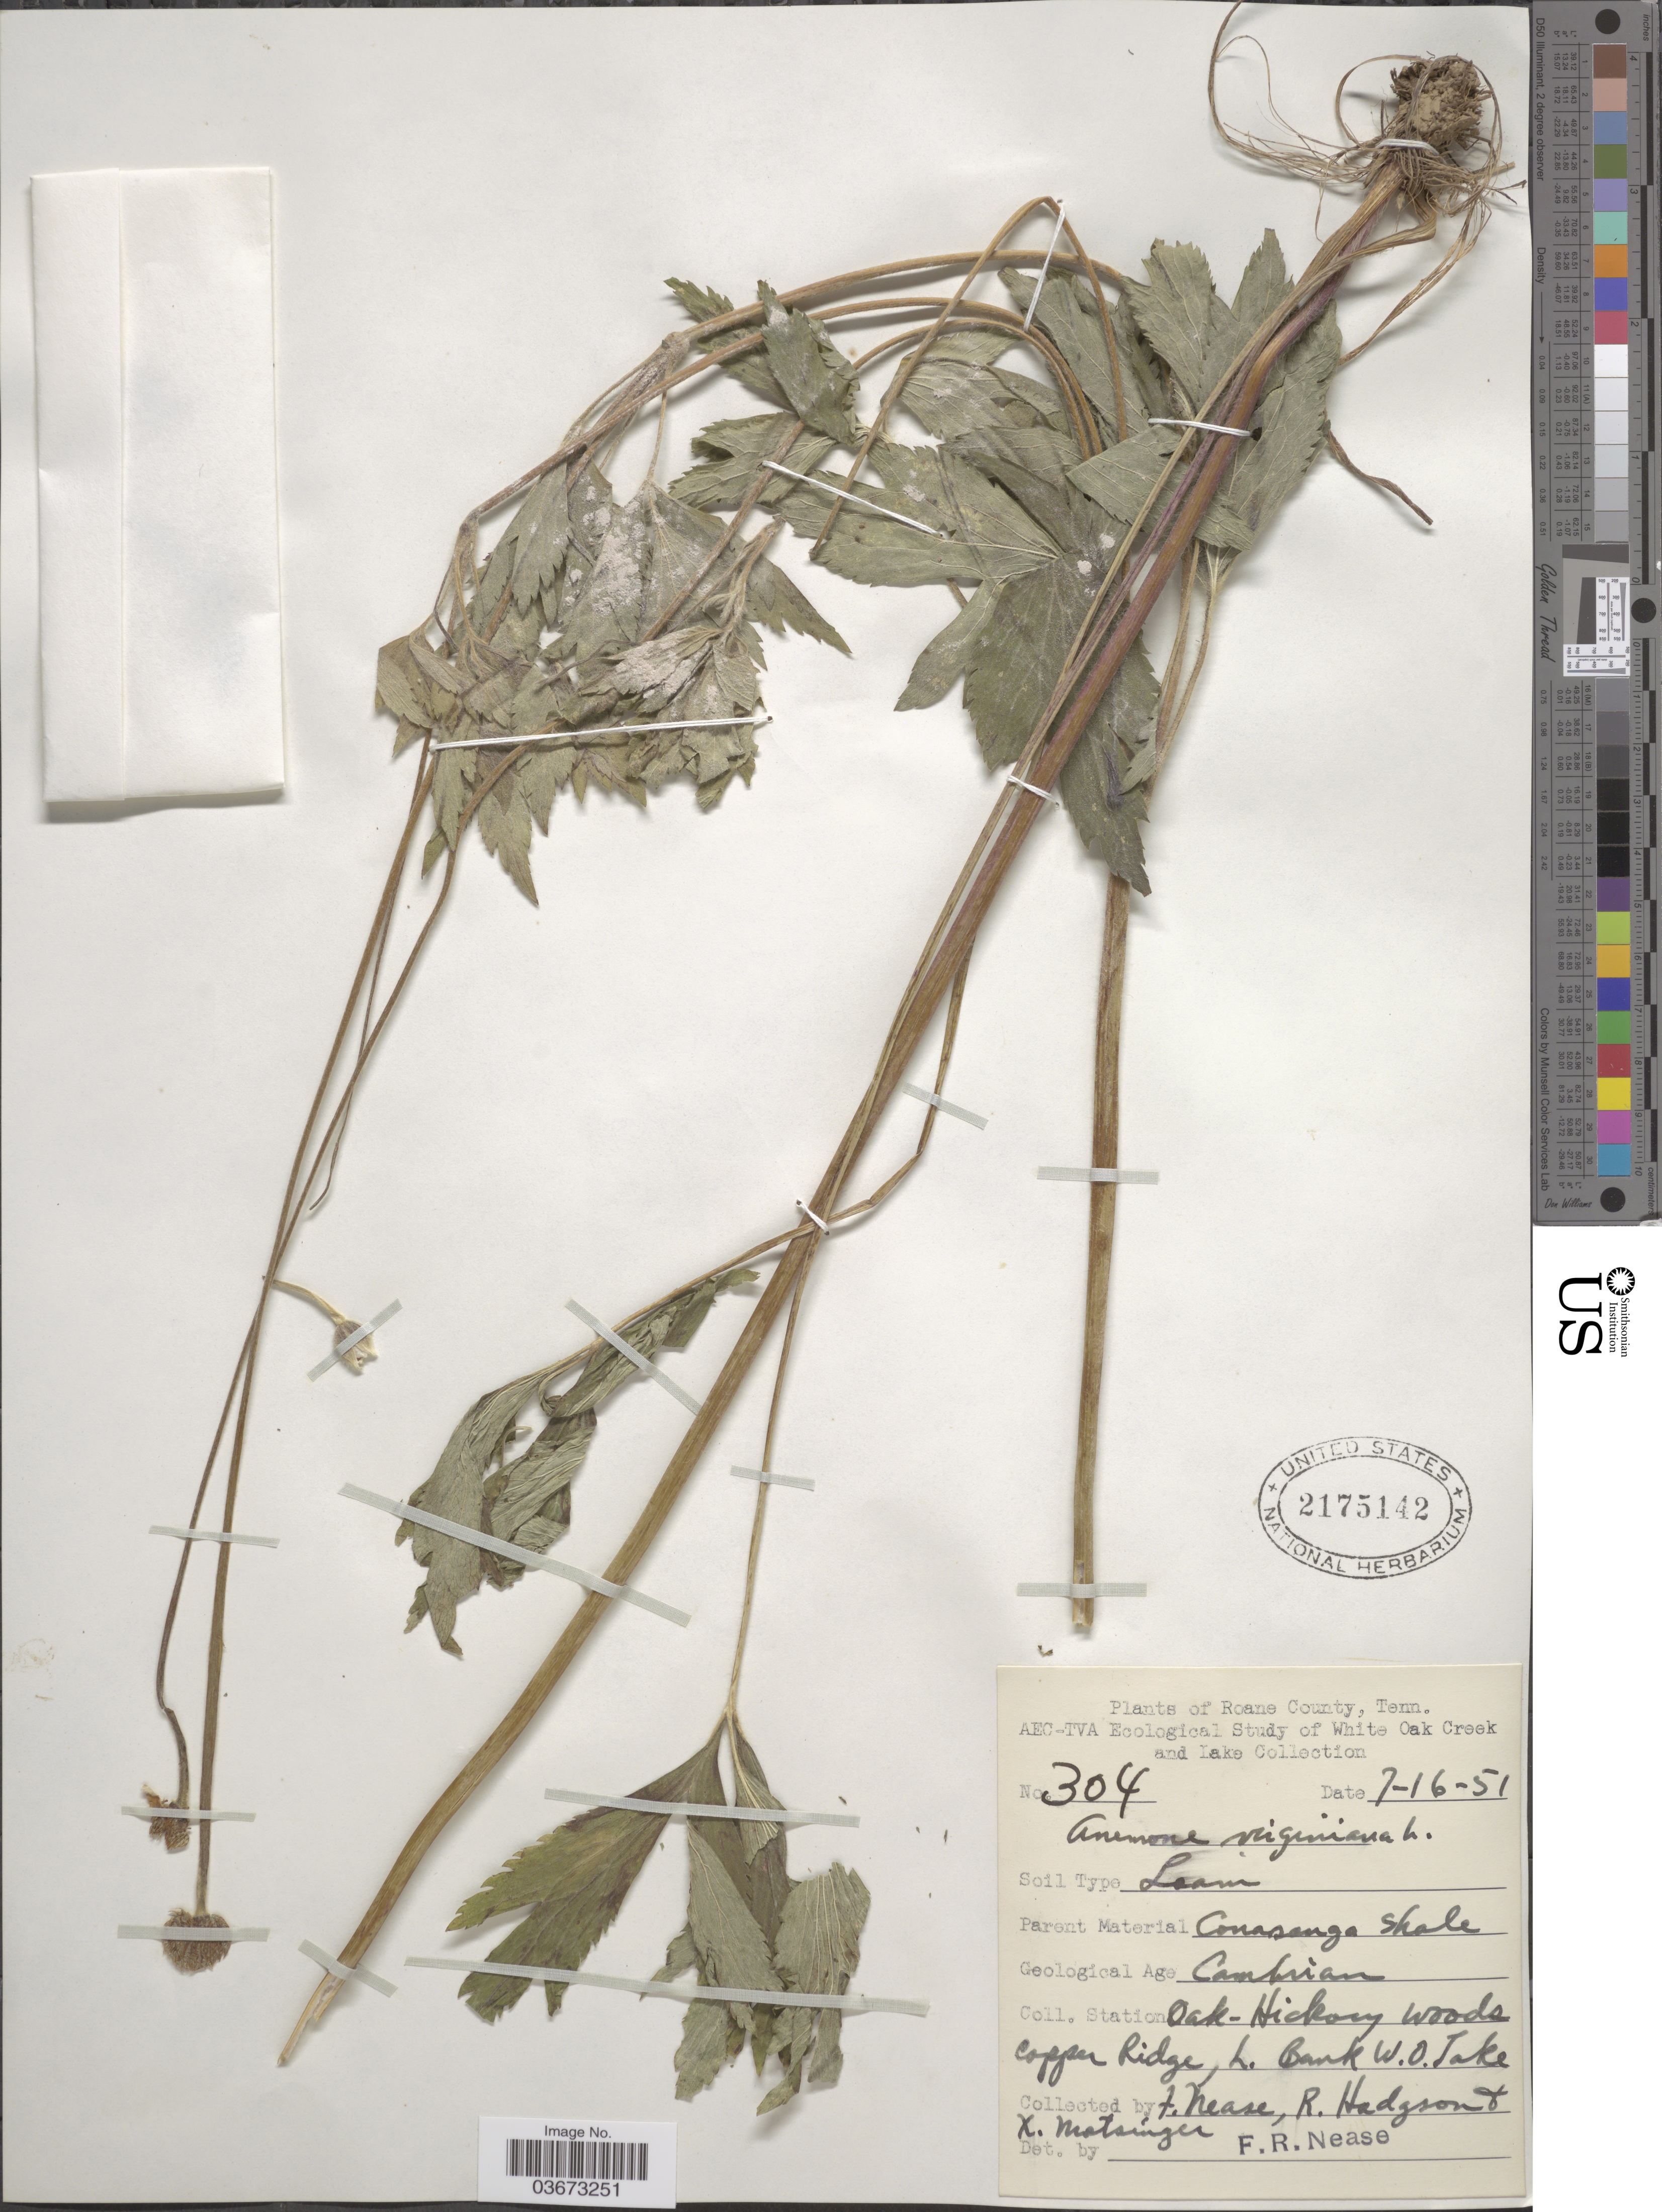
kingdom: Plantae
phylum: Tracheophyta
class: Magnoliopsida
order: Ranunculales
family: Ranunculaceae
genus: Anemone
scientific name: Anemone virginiana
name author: L.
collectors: F. Nease, R. Hodgson & X. Motsinger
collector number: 304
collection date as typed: Transcribed d/m/y: 16/7/51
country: United States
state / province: Tennessee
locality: Roane County. White Oak Creek and Lake. Station Oak-Hickory woods. Copper Ridge, L. Bank W. O. Lake.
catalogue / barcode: US 2175142